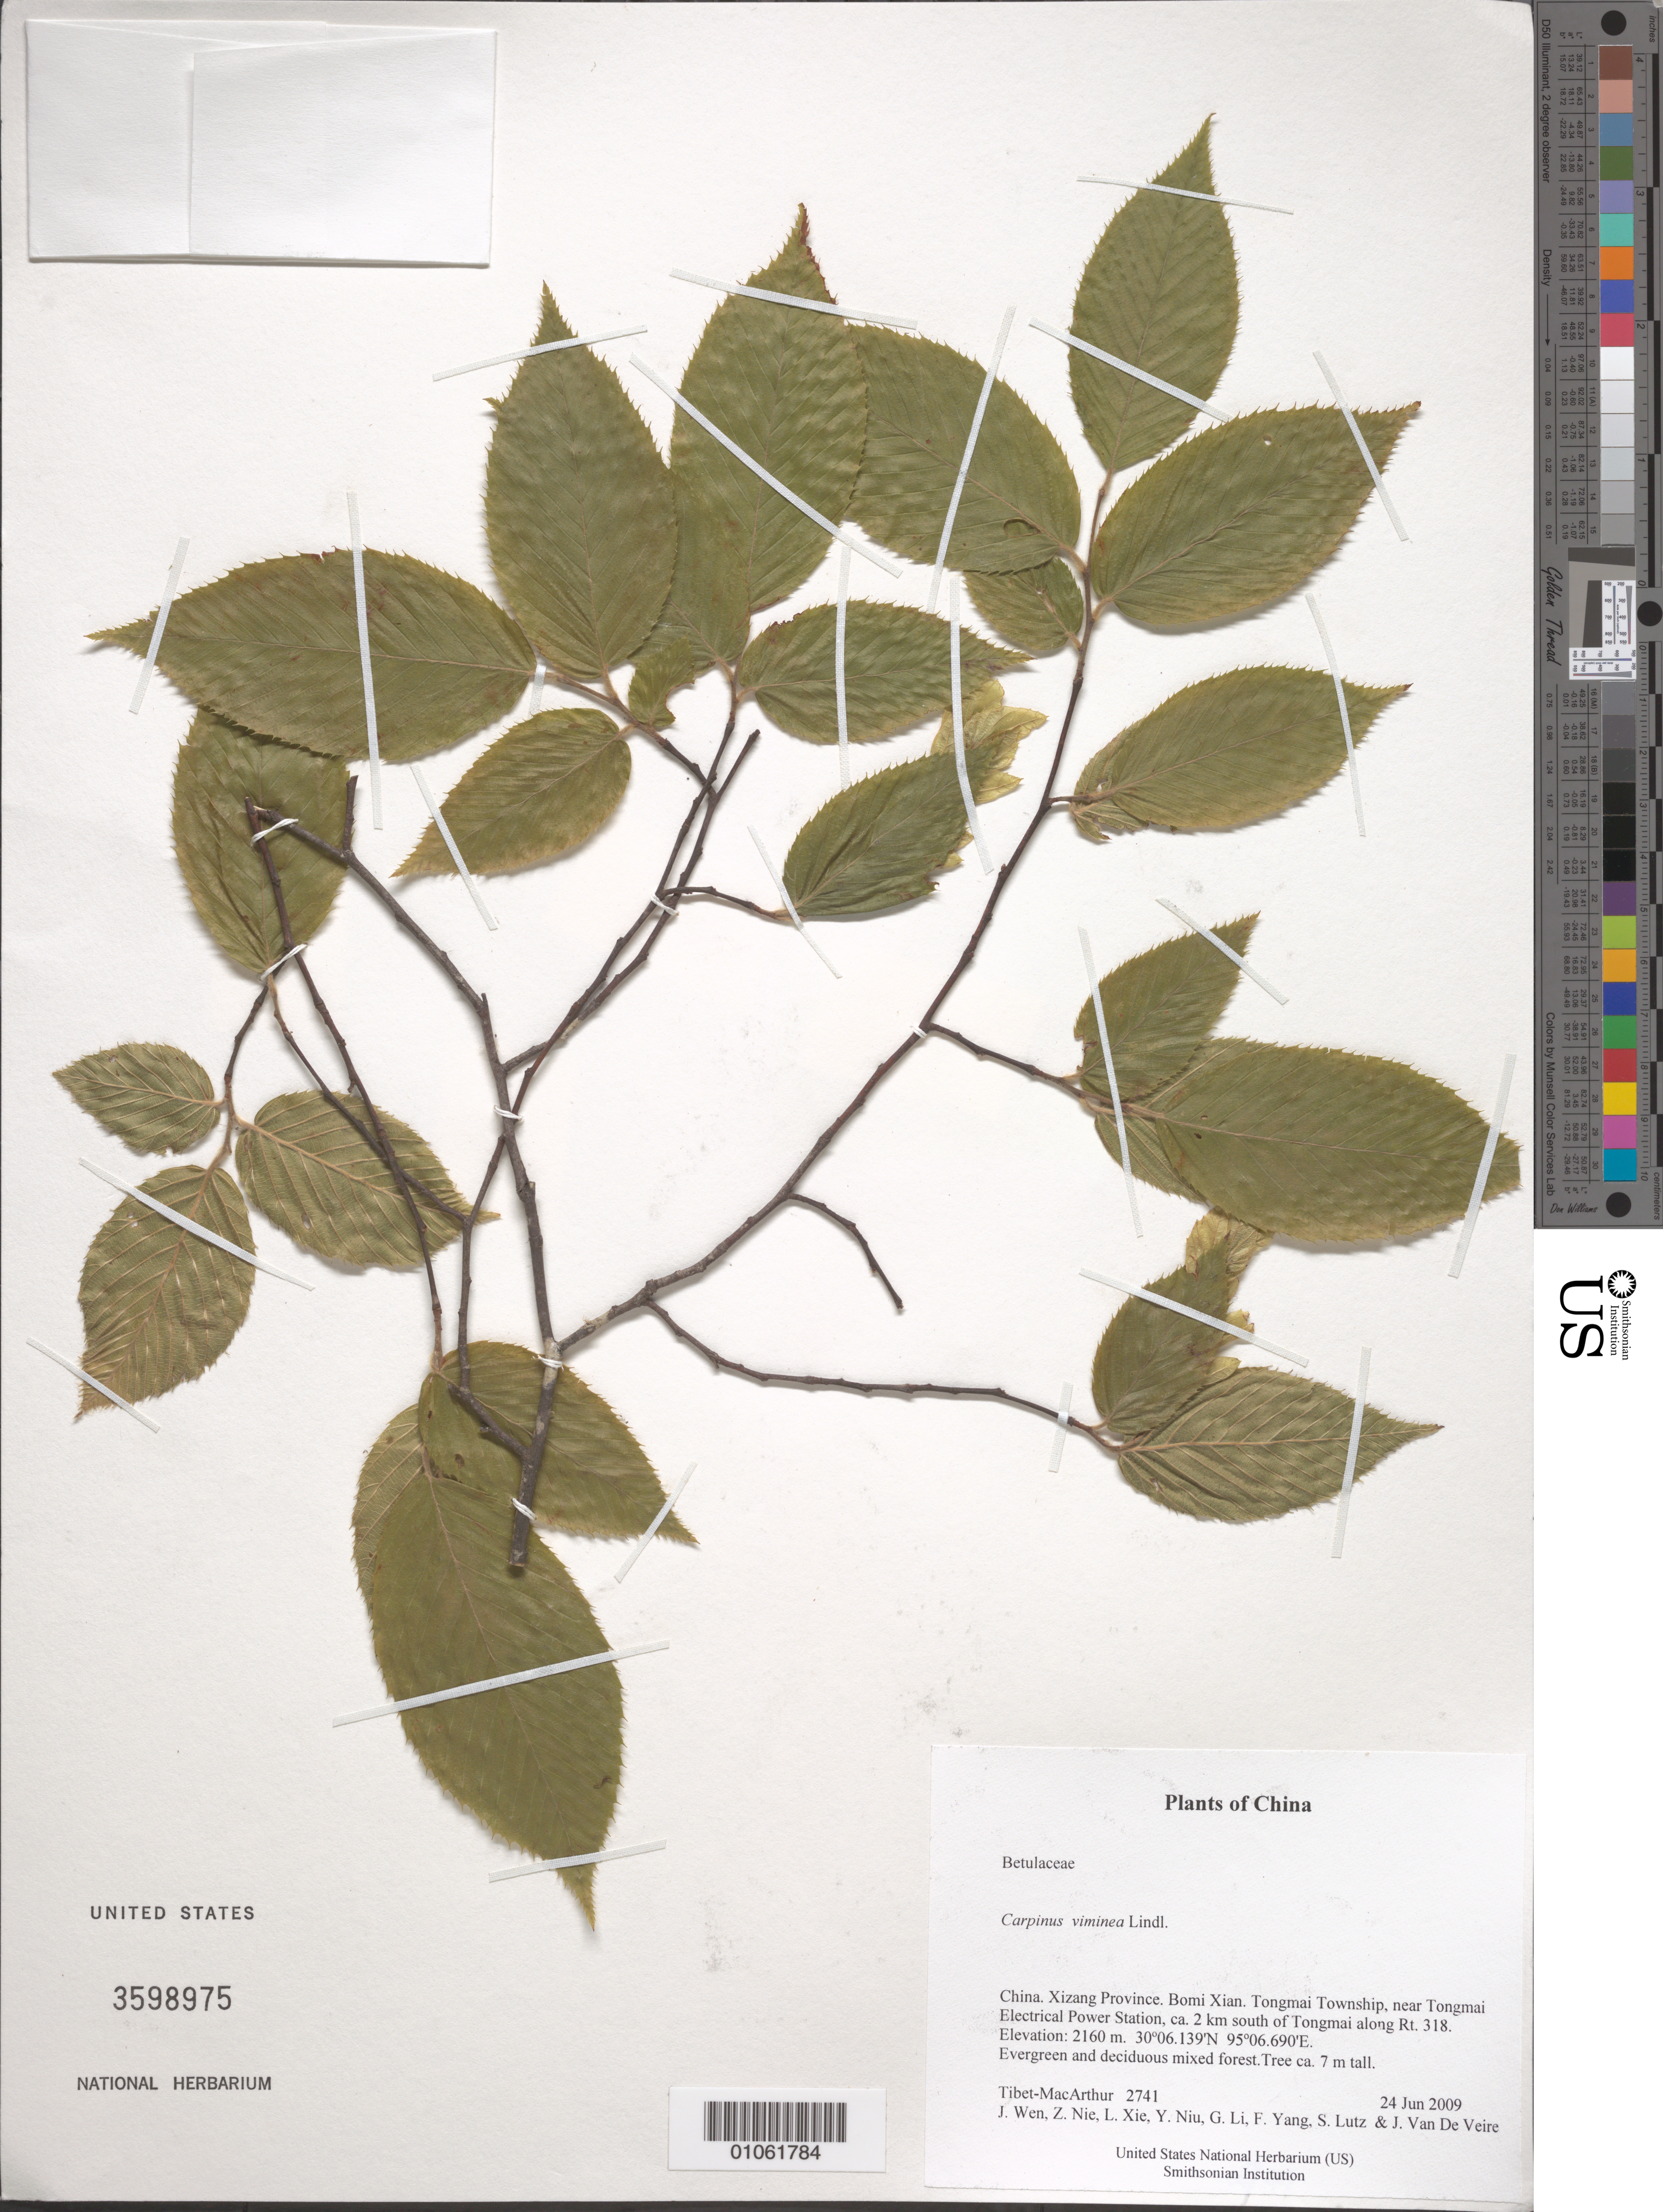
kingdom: Plantae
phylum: Tracheophyta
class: Magnoliopsida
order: Fagales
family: Betulaceae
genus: Carpinus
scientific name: Carpinus viminea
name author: Lindl. ex Wall.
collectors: Tibet-MacArthur, J. Wen, Z. Nie, L. Xie, Y. Niu, G. Li, F. Yang, S. Lutz & J. Van De Veire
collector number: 2741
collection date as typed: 24 Jun 2009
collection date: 2009-06-24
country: China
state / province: Xizang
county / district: Bomi Xian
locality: Tongmai Township, near Tongmai Electrical Power Station, ca. 2 km south of Tongmai along Rt. 318.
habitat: Evergreen and deciduous mixed forest.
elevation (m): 2160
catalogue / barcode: US 3598975